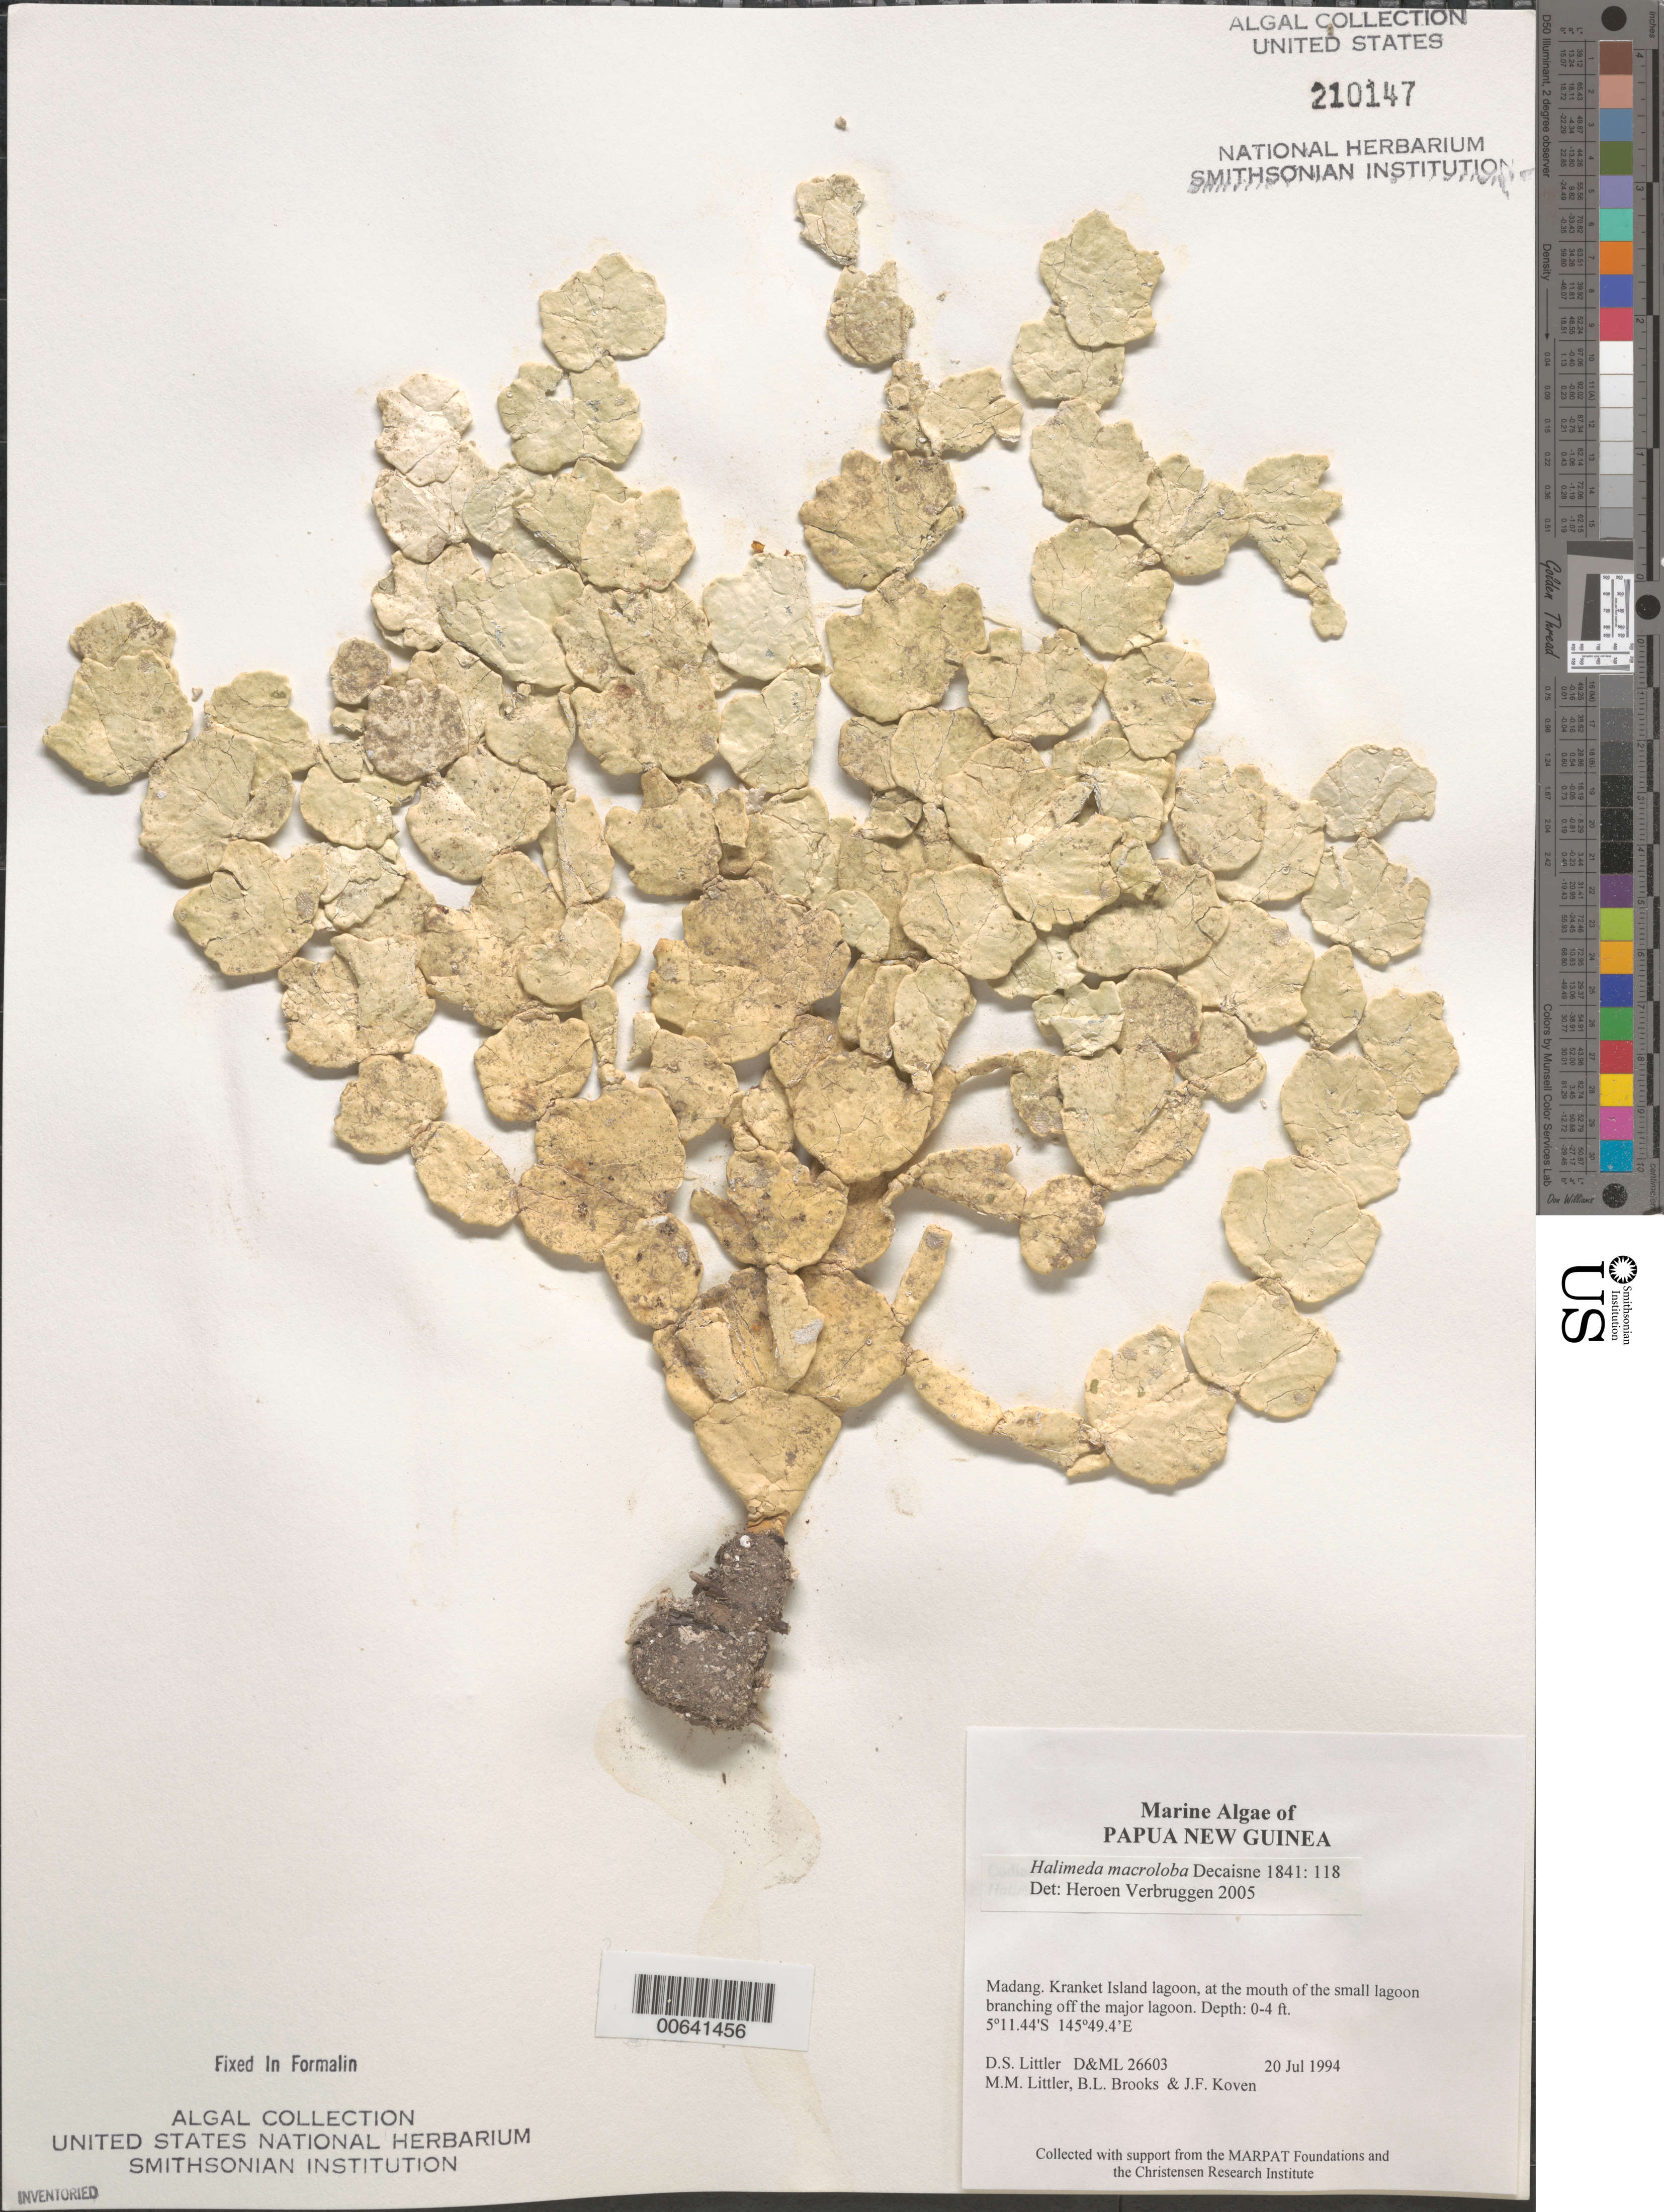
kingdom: Plantae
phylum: Chlorophyta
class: Ulvophyceae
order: Bryopsidales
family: Halimedaceae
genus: Halimeda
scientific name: Halimeda macroloba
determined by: Verbruggen, H.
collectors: D. S. Littler, M. M. Littler, B. Brooks & J. Koven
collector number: D&ML 26603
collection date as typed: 20 Jul 1994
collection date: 1994-07-20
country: Papua New Guinea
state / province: Madang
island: Kranket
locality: Kranket Island lagoon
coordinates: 5 11.44'S, 145 49.4'E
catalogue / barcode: US 210147